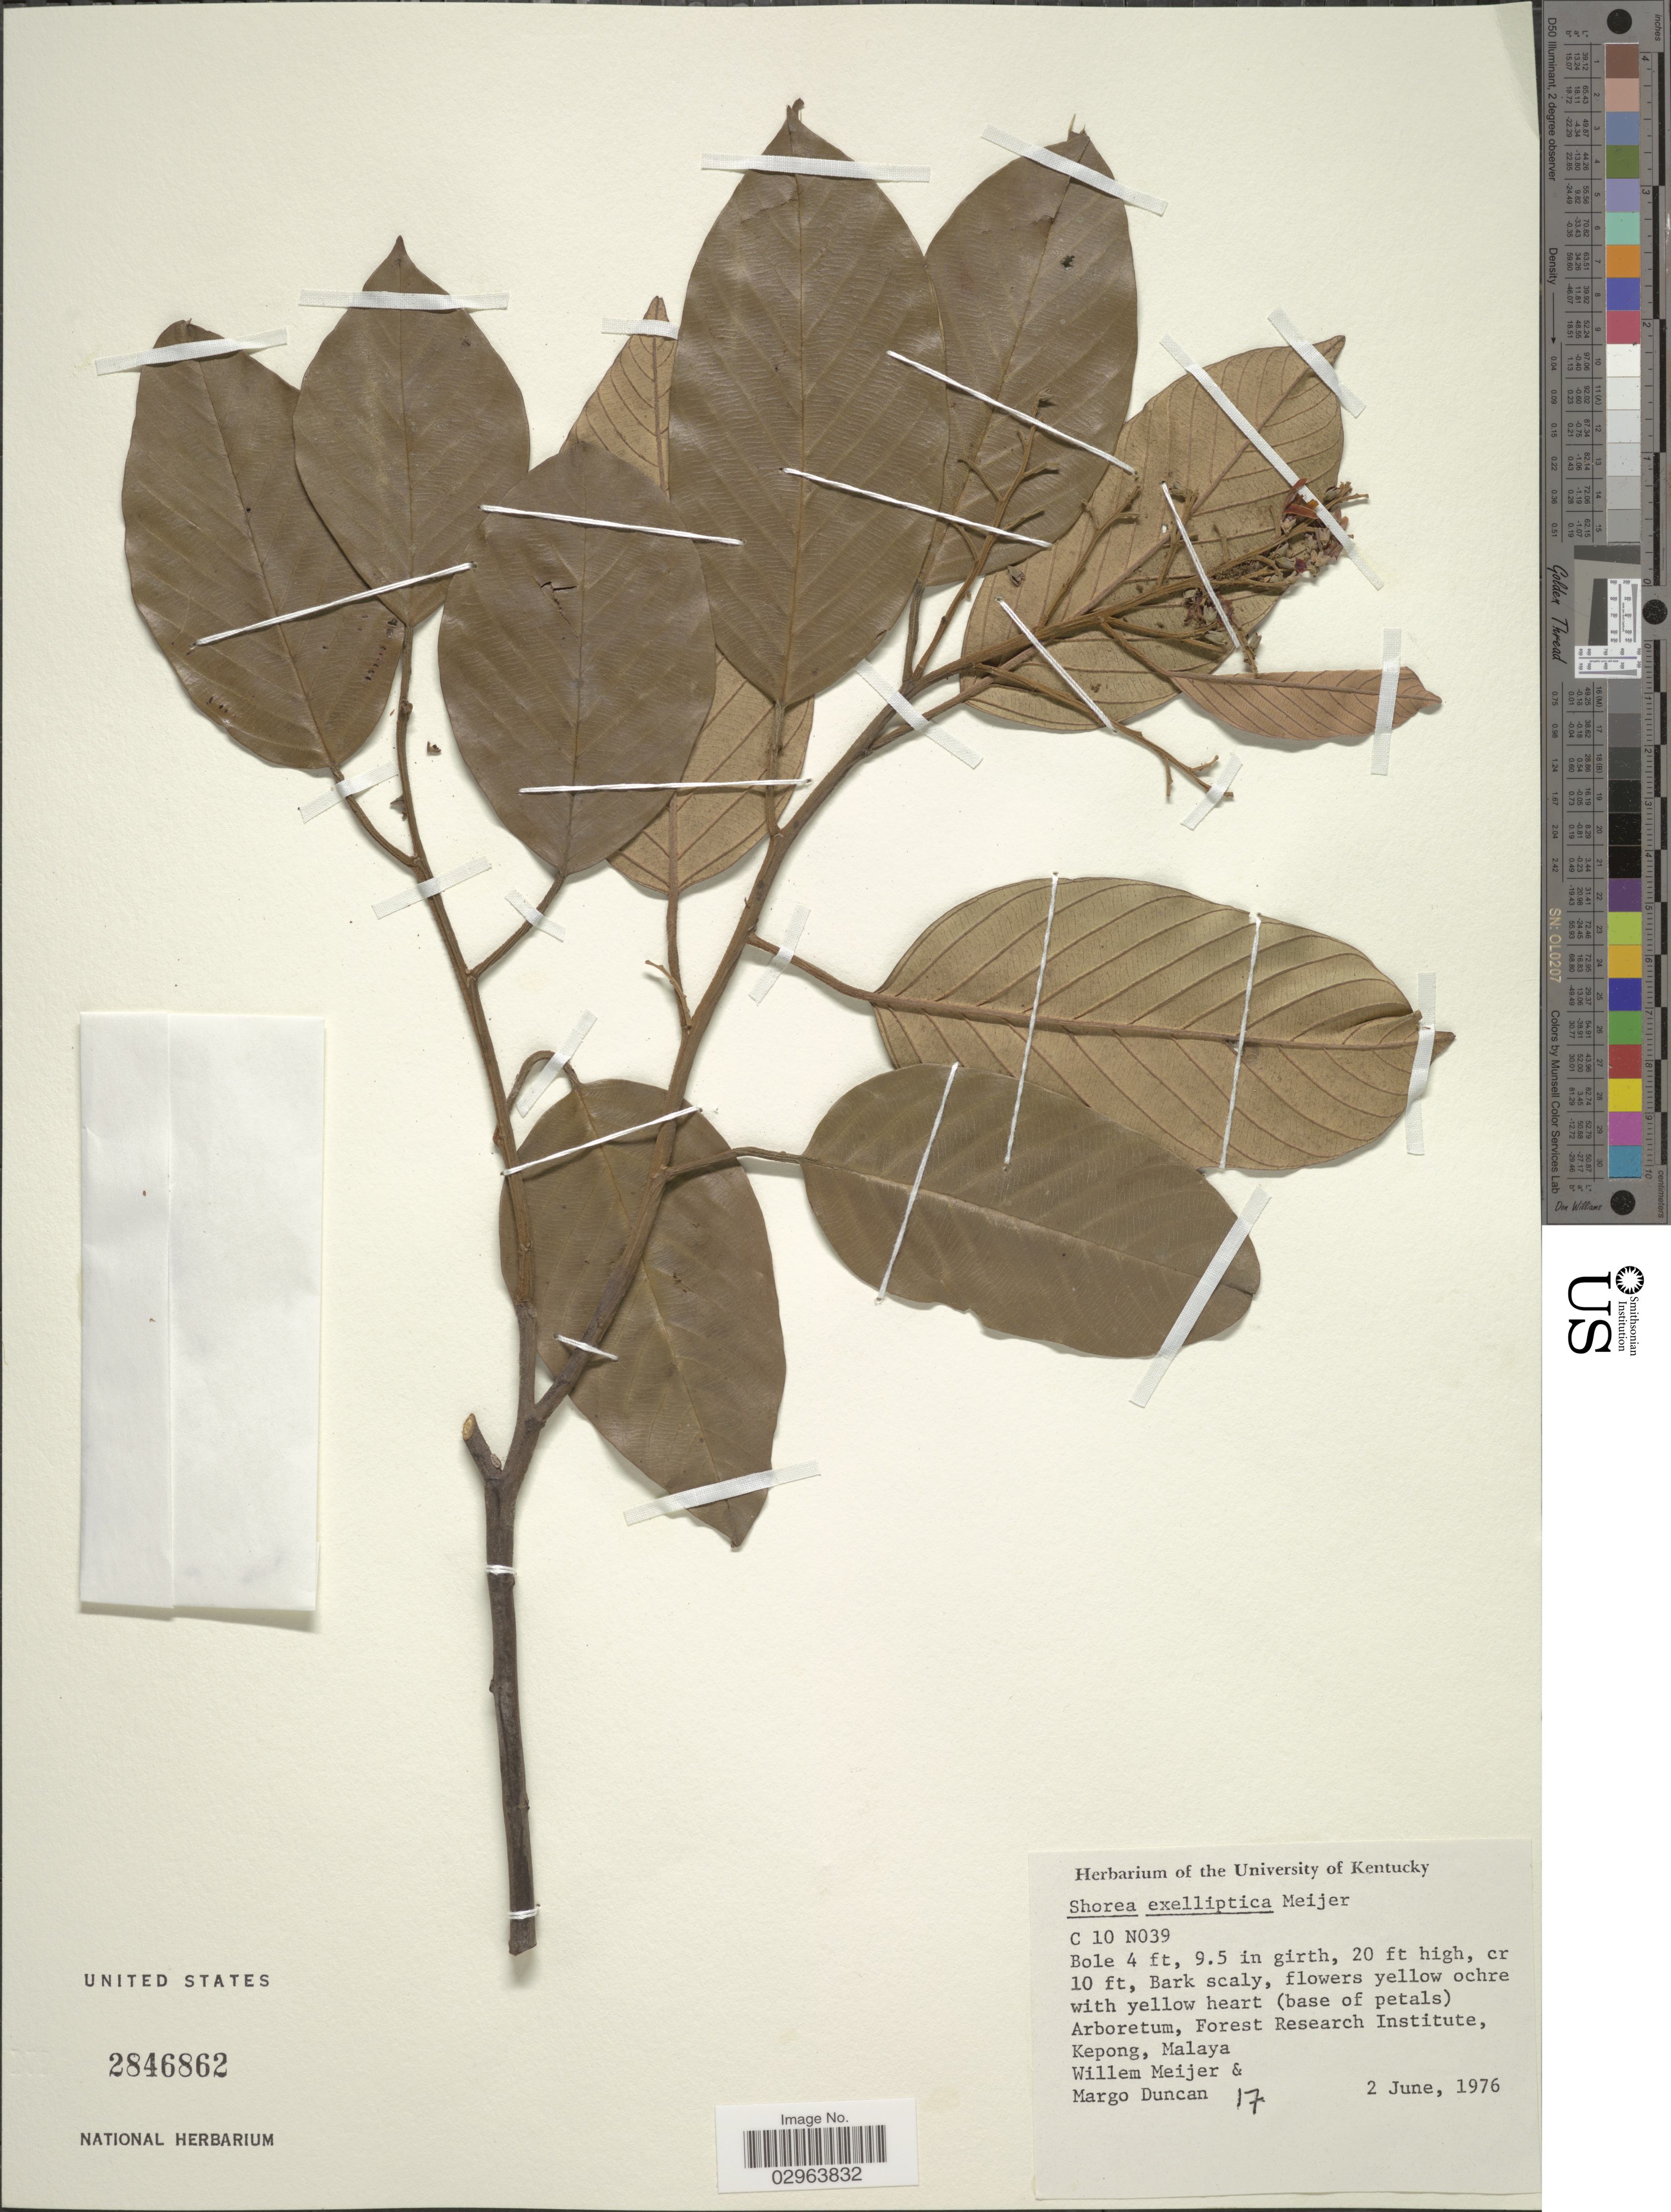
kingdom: Plantae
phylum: Tracheophyta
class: Magnoliopsida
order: Malvales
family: Dipterocarpaceae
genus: Shorea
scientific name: Shorea exelliptica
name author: Meijer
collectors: W. Meijer & M. Duncan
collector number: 17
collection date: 1976-06-02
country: Malaysia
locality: Arboretum, Forest Research Institute, Kepong, Malaya.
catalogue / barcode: US 2846862